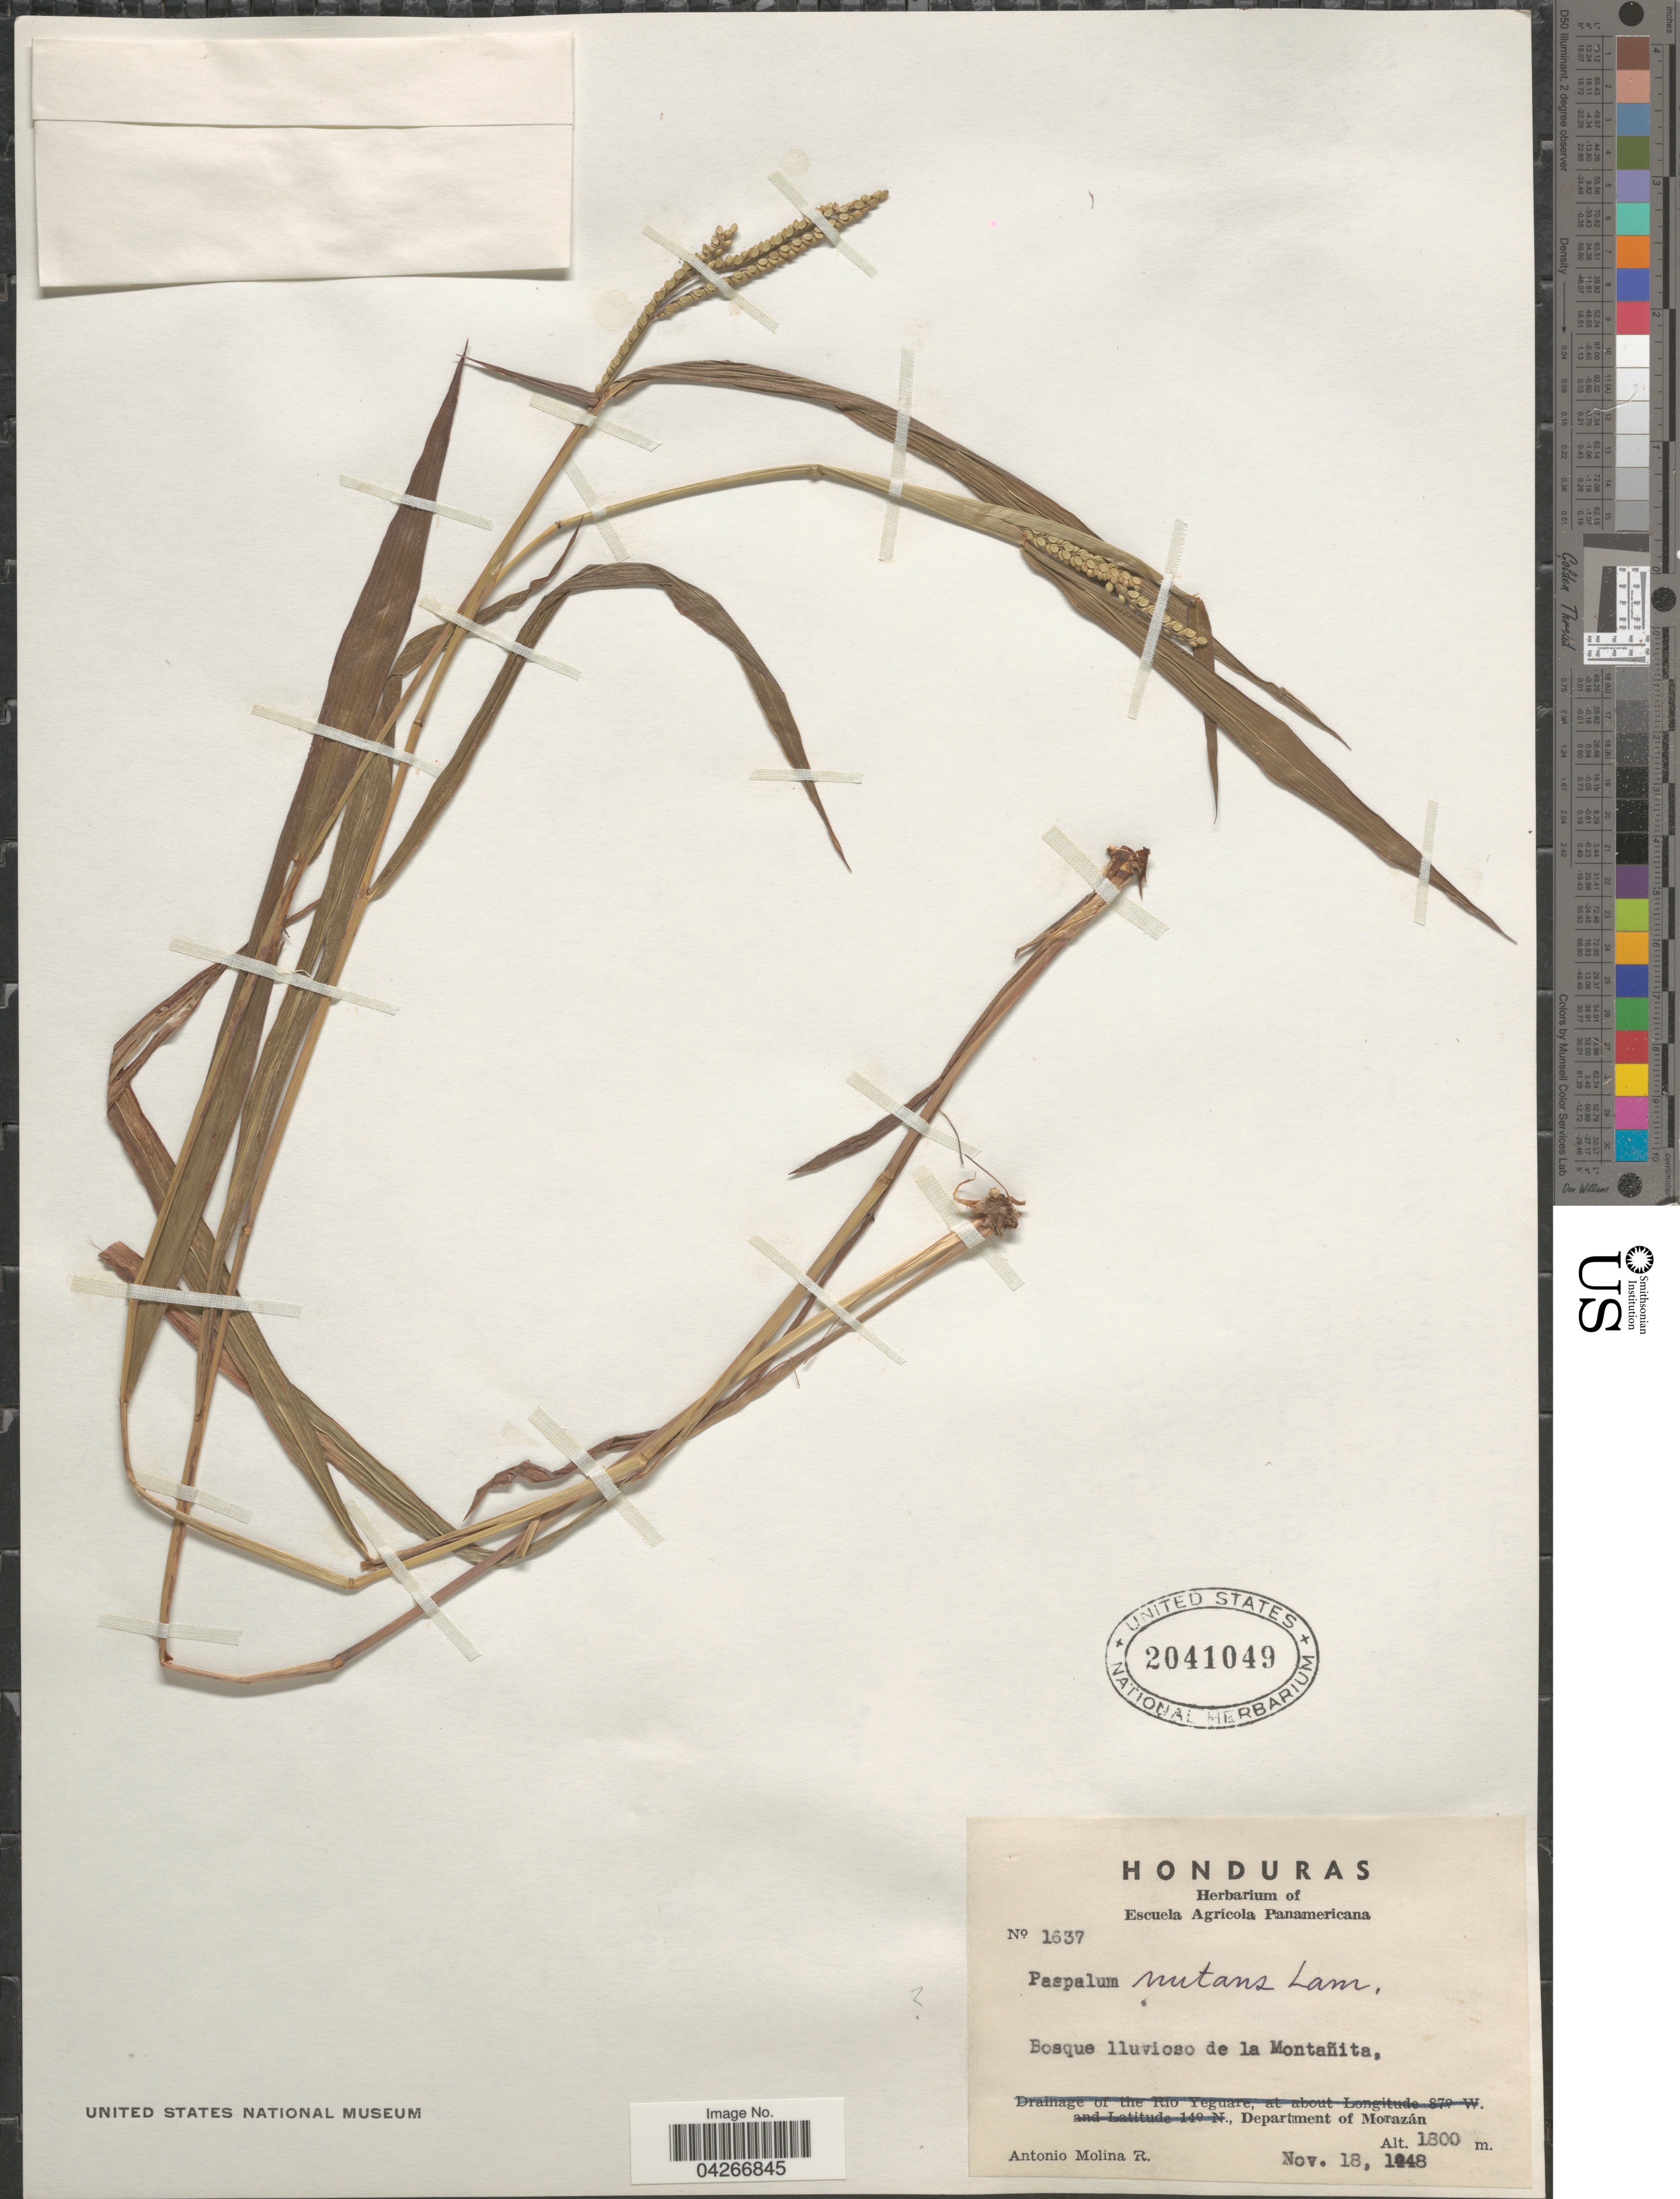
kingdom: Plantae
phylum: Tracheophyta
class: Liliopsida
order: Poales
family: Poaceae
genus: Paspalum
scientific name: Paspalum nutans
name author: Lam.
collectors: A. Molina R.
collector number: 1637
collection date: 1948-11-18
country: Honduras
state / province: Fco. Morazán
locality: Bosque lluvioso de la Montañita, Department of Morazán.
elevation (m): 1800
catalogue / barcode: US 2041049